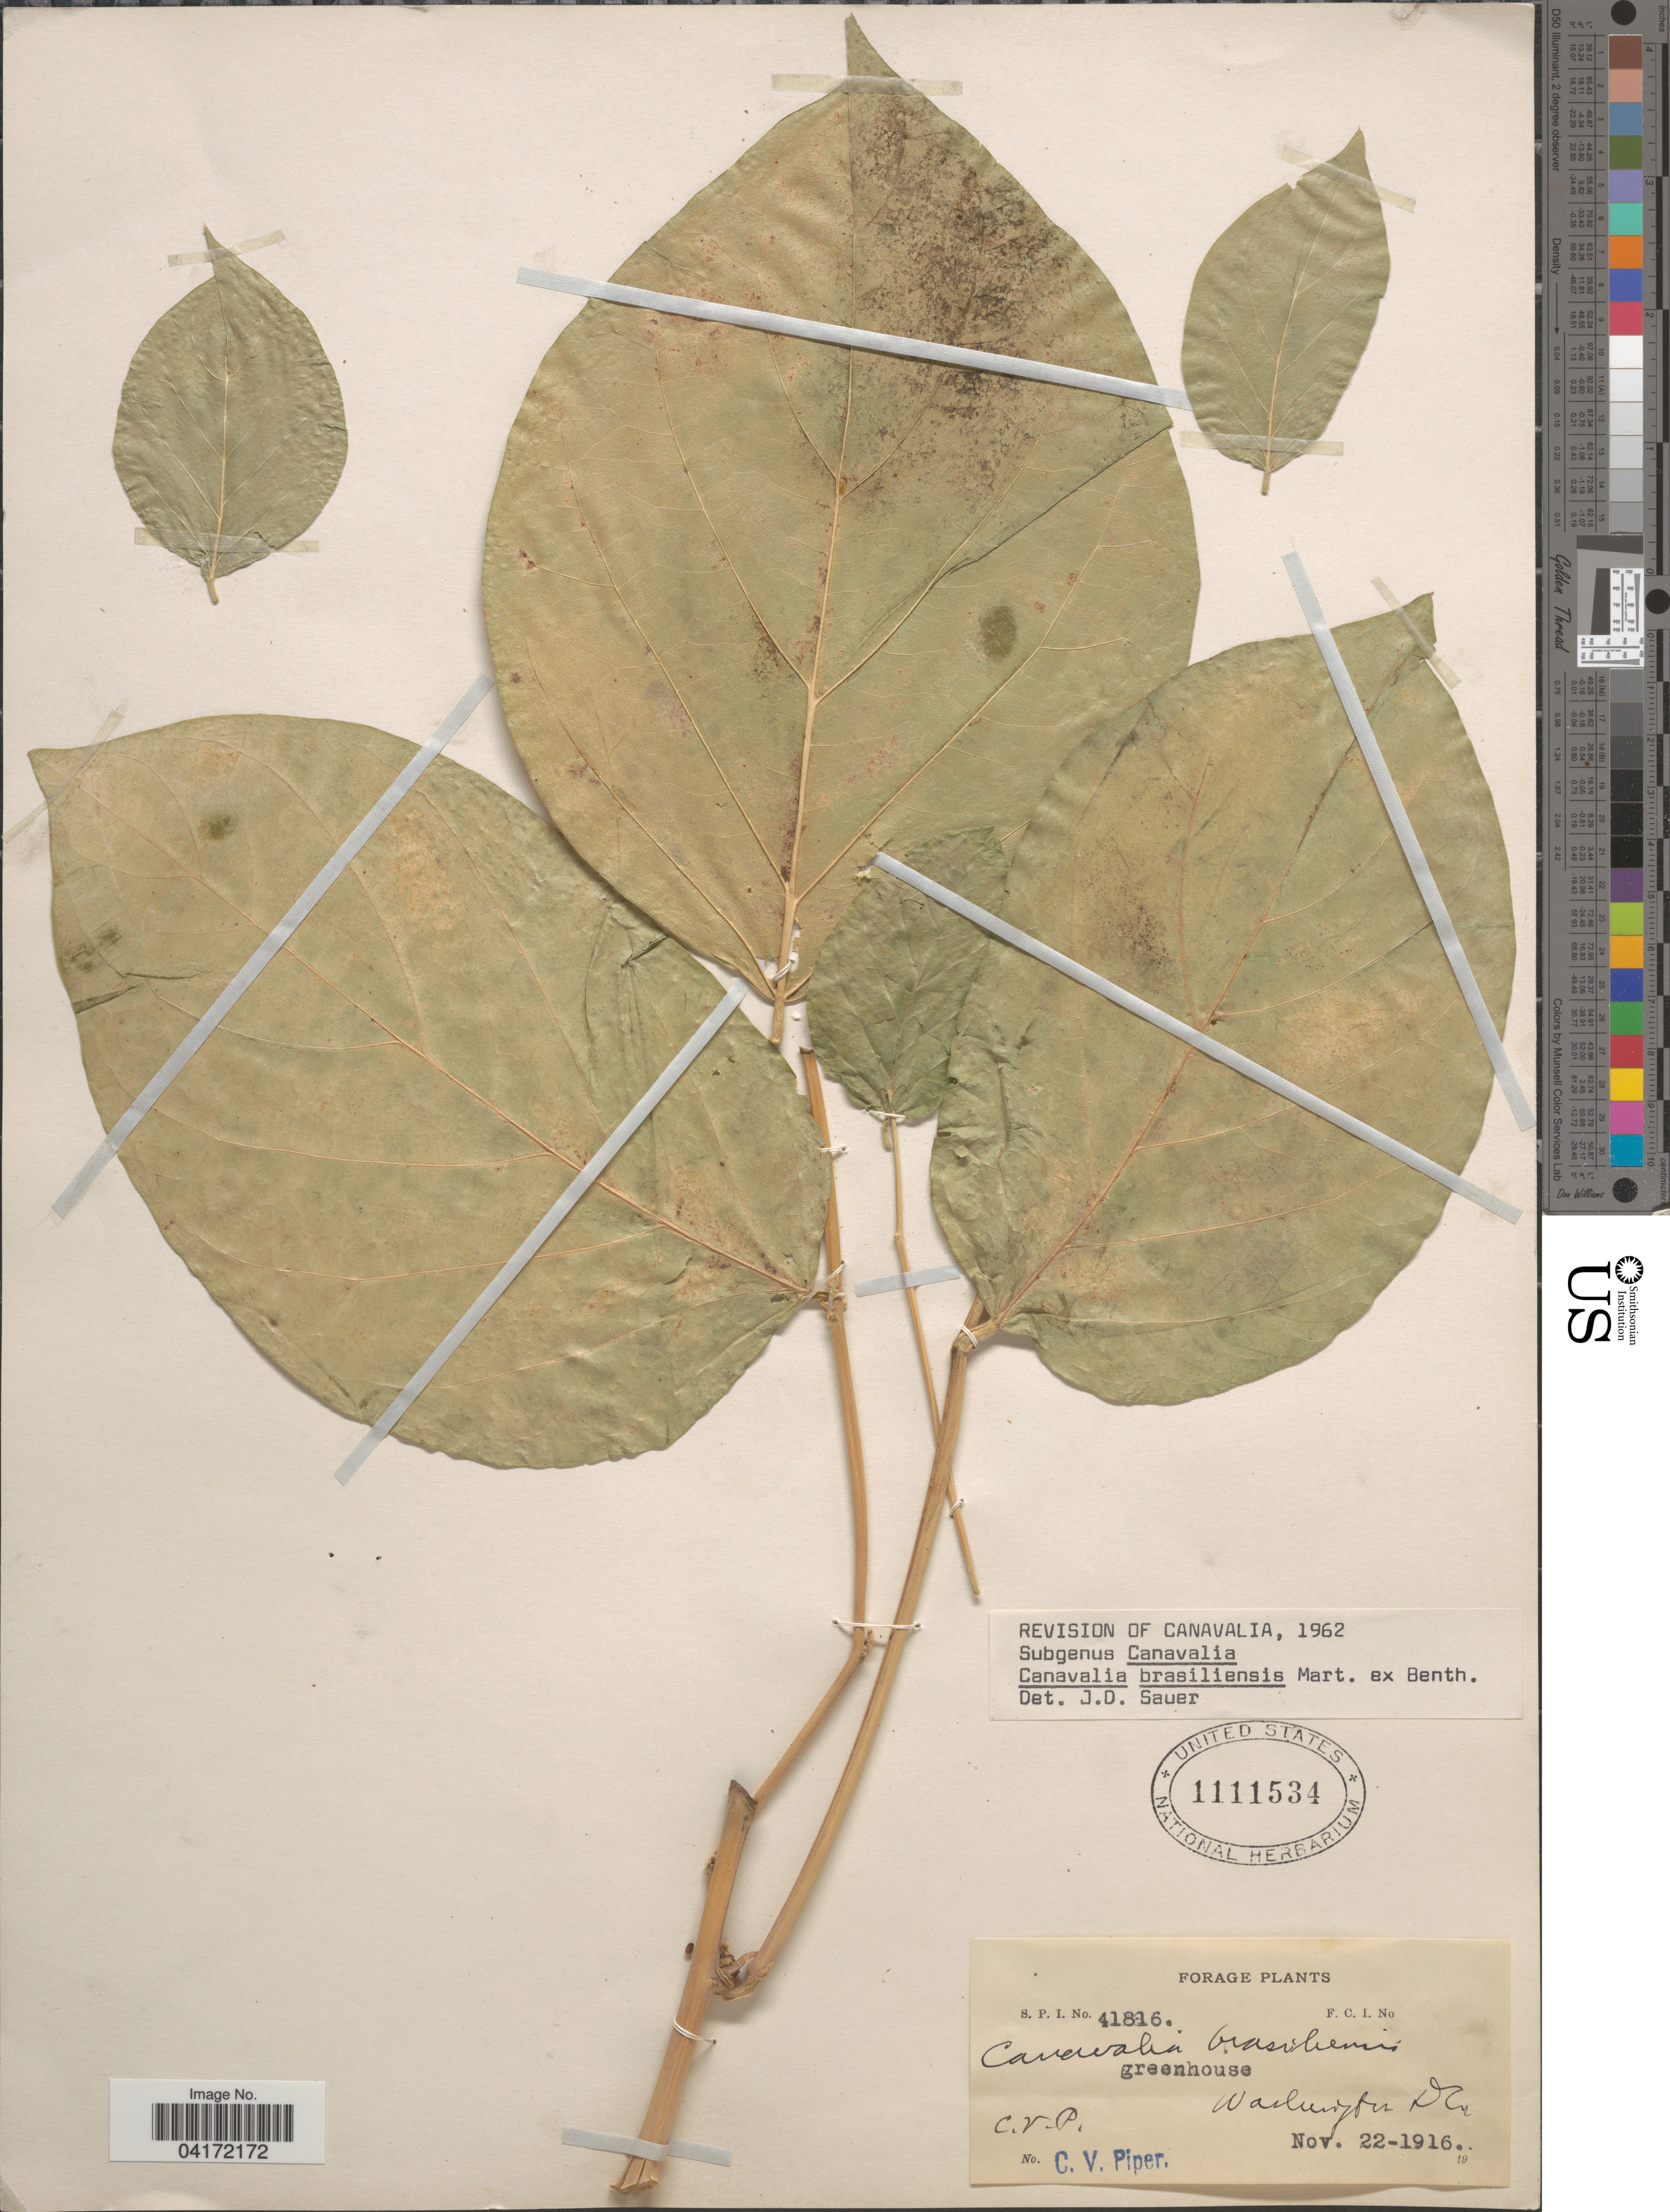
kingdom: Plantae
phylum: Tracheophyta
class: Magnoliopsida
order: Fabales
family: Fabaceae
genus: Canavalia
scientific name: Canavalia brasiliensis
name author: Mart. ex Benth.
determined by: Sauer, J. D.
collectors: C. V. Piper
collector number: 41816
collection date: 1916-11-22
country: United States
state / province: District of Columbia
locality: Greenhouse Washington.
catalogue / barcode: US 1111534